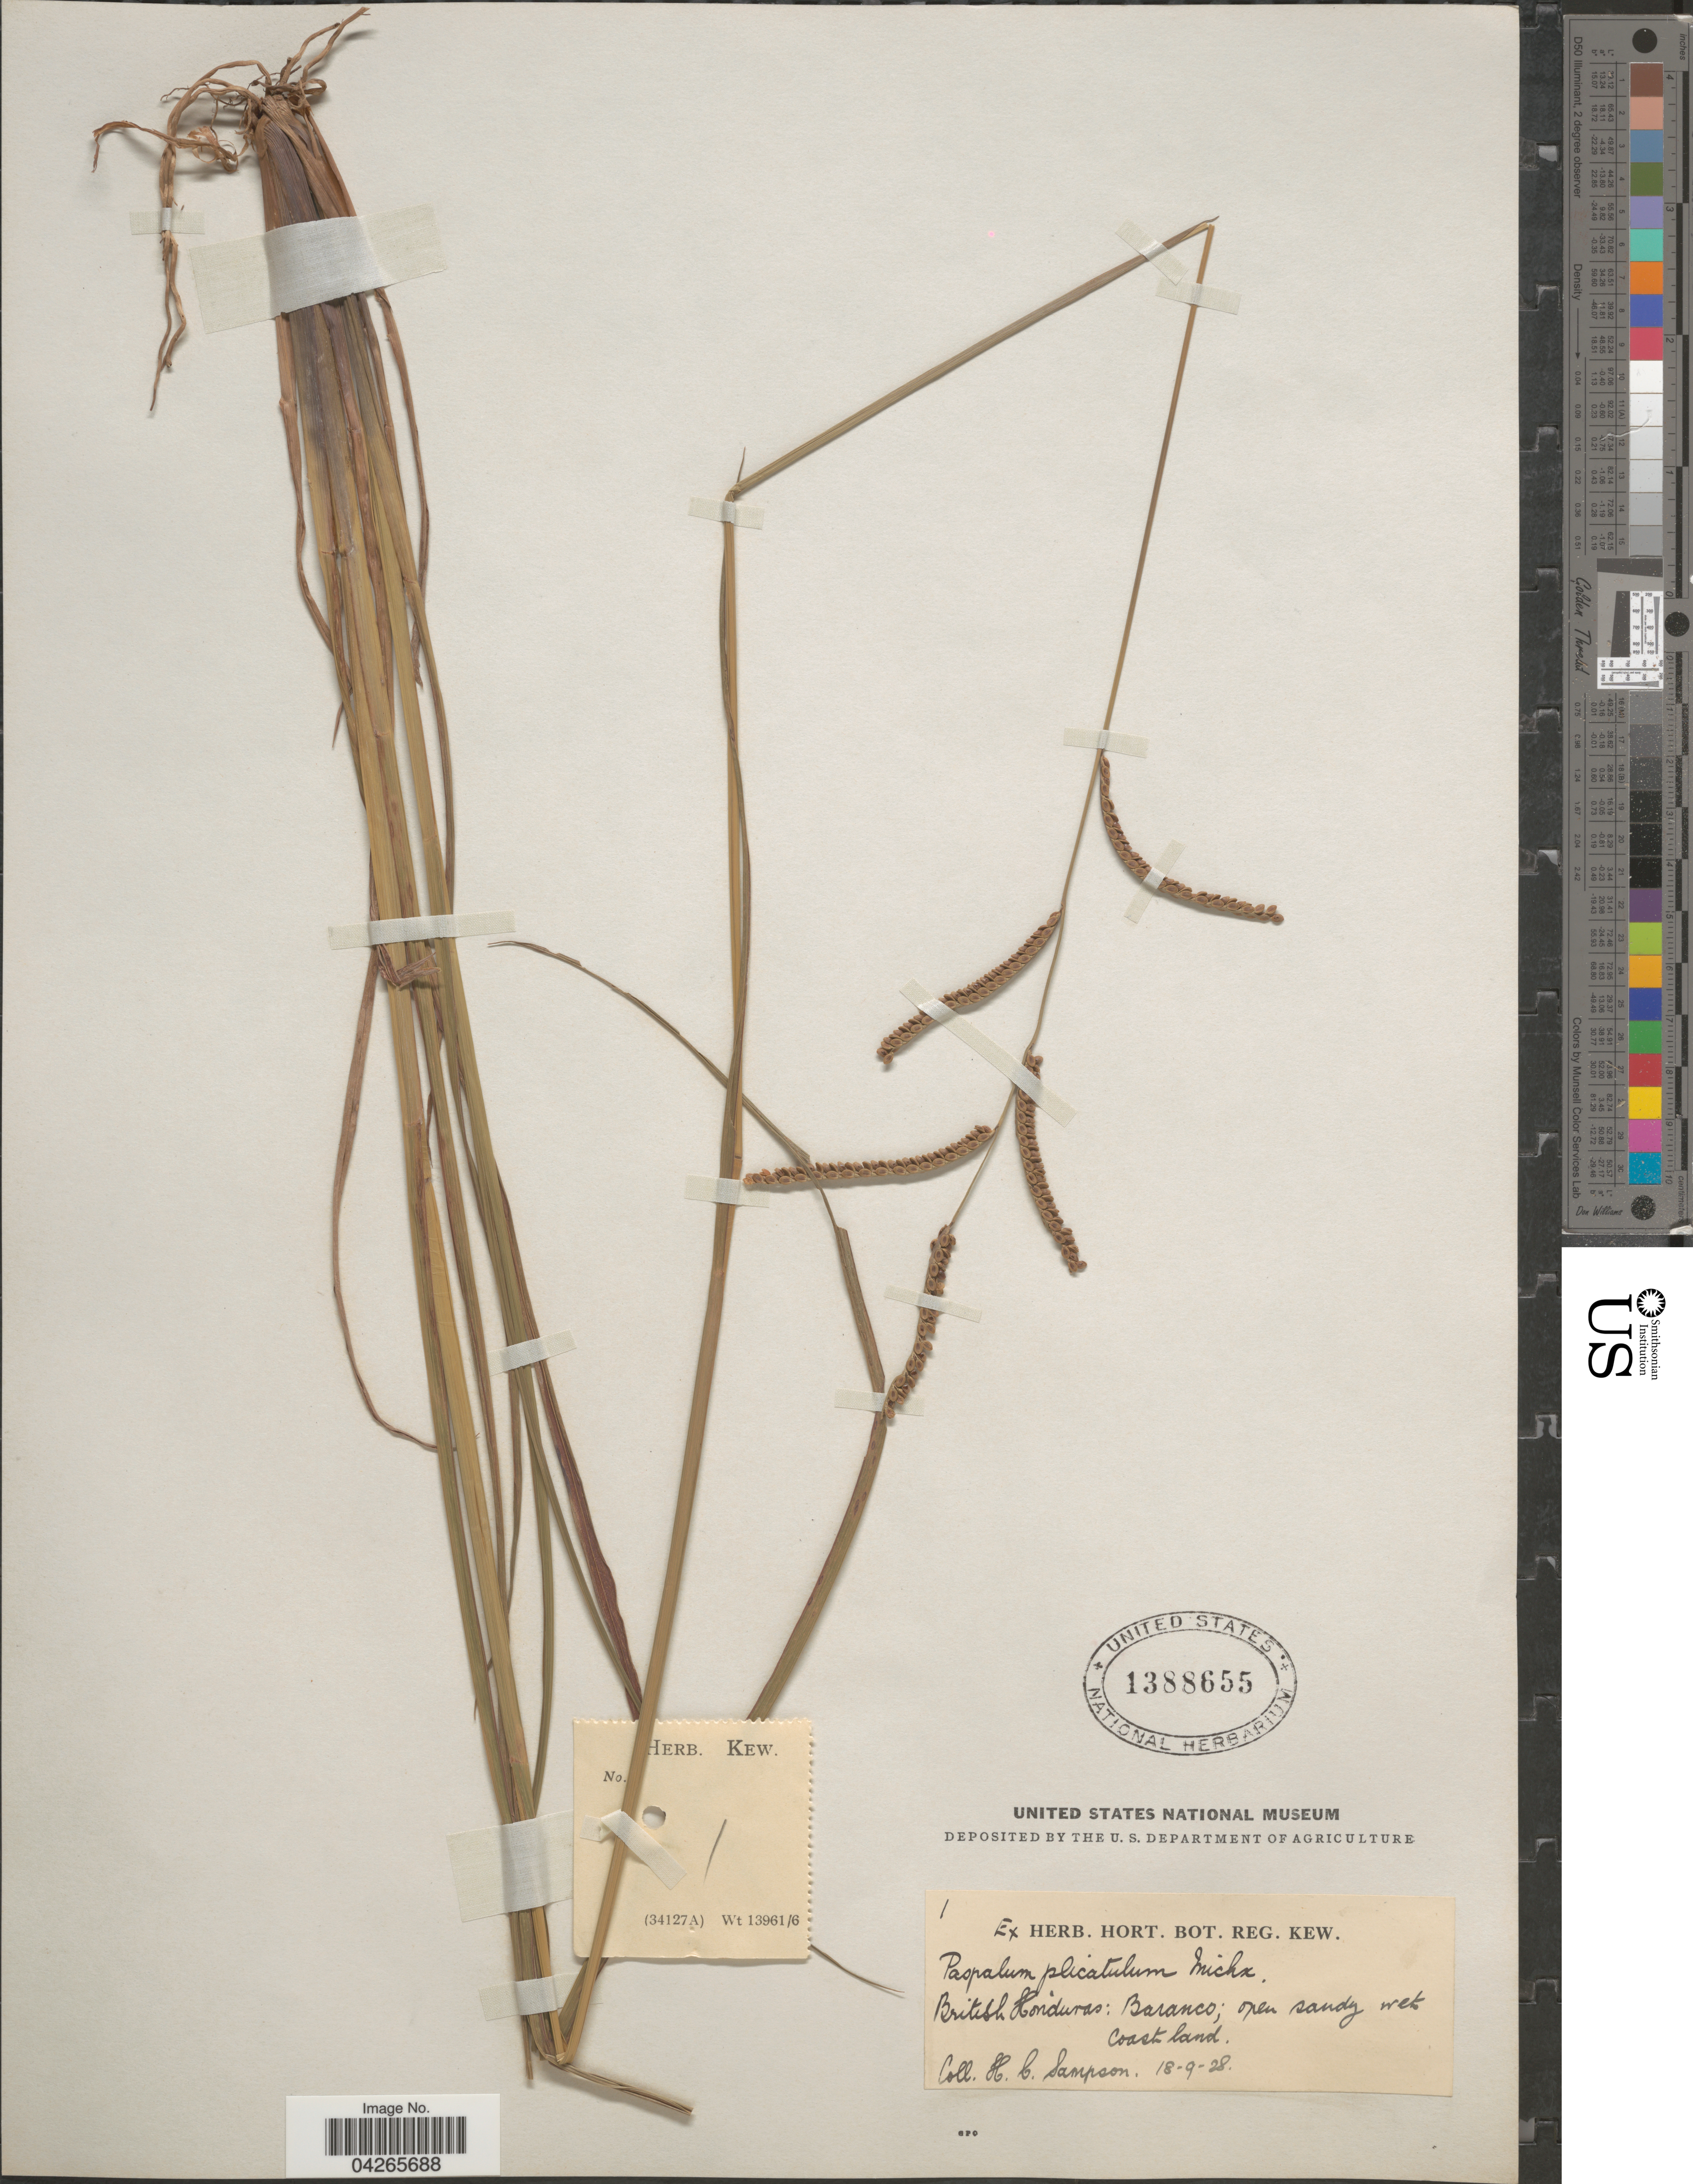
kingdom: Plantae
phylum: Tracheophyta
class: Liliopsida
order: Poales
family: Poaceae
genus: Paspalum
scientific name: Paspalum plicatulum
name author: Michx.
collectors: H. Sampson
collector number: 1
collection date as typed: Transcribed d/m/y: 18/9/28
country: Belize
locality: British Honduras: Baranco; open sandy wet coast land.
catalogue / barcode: US 1388655